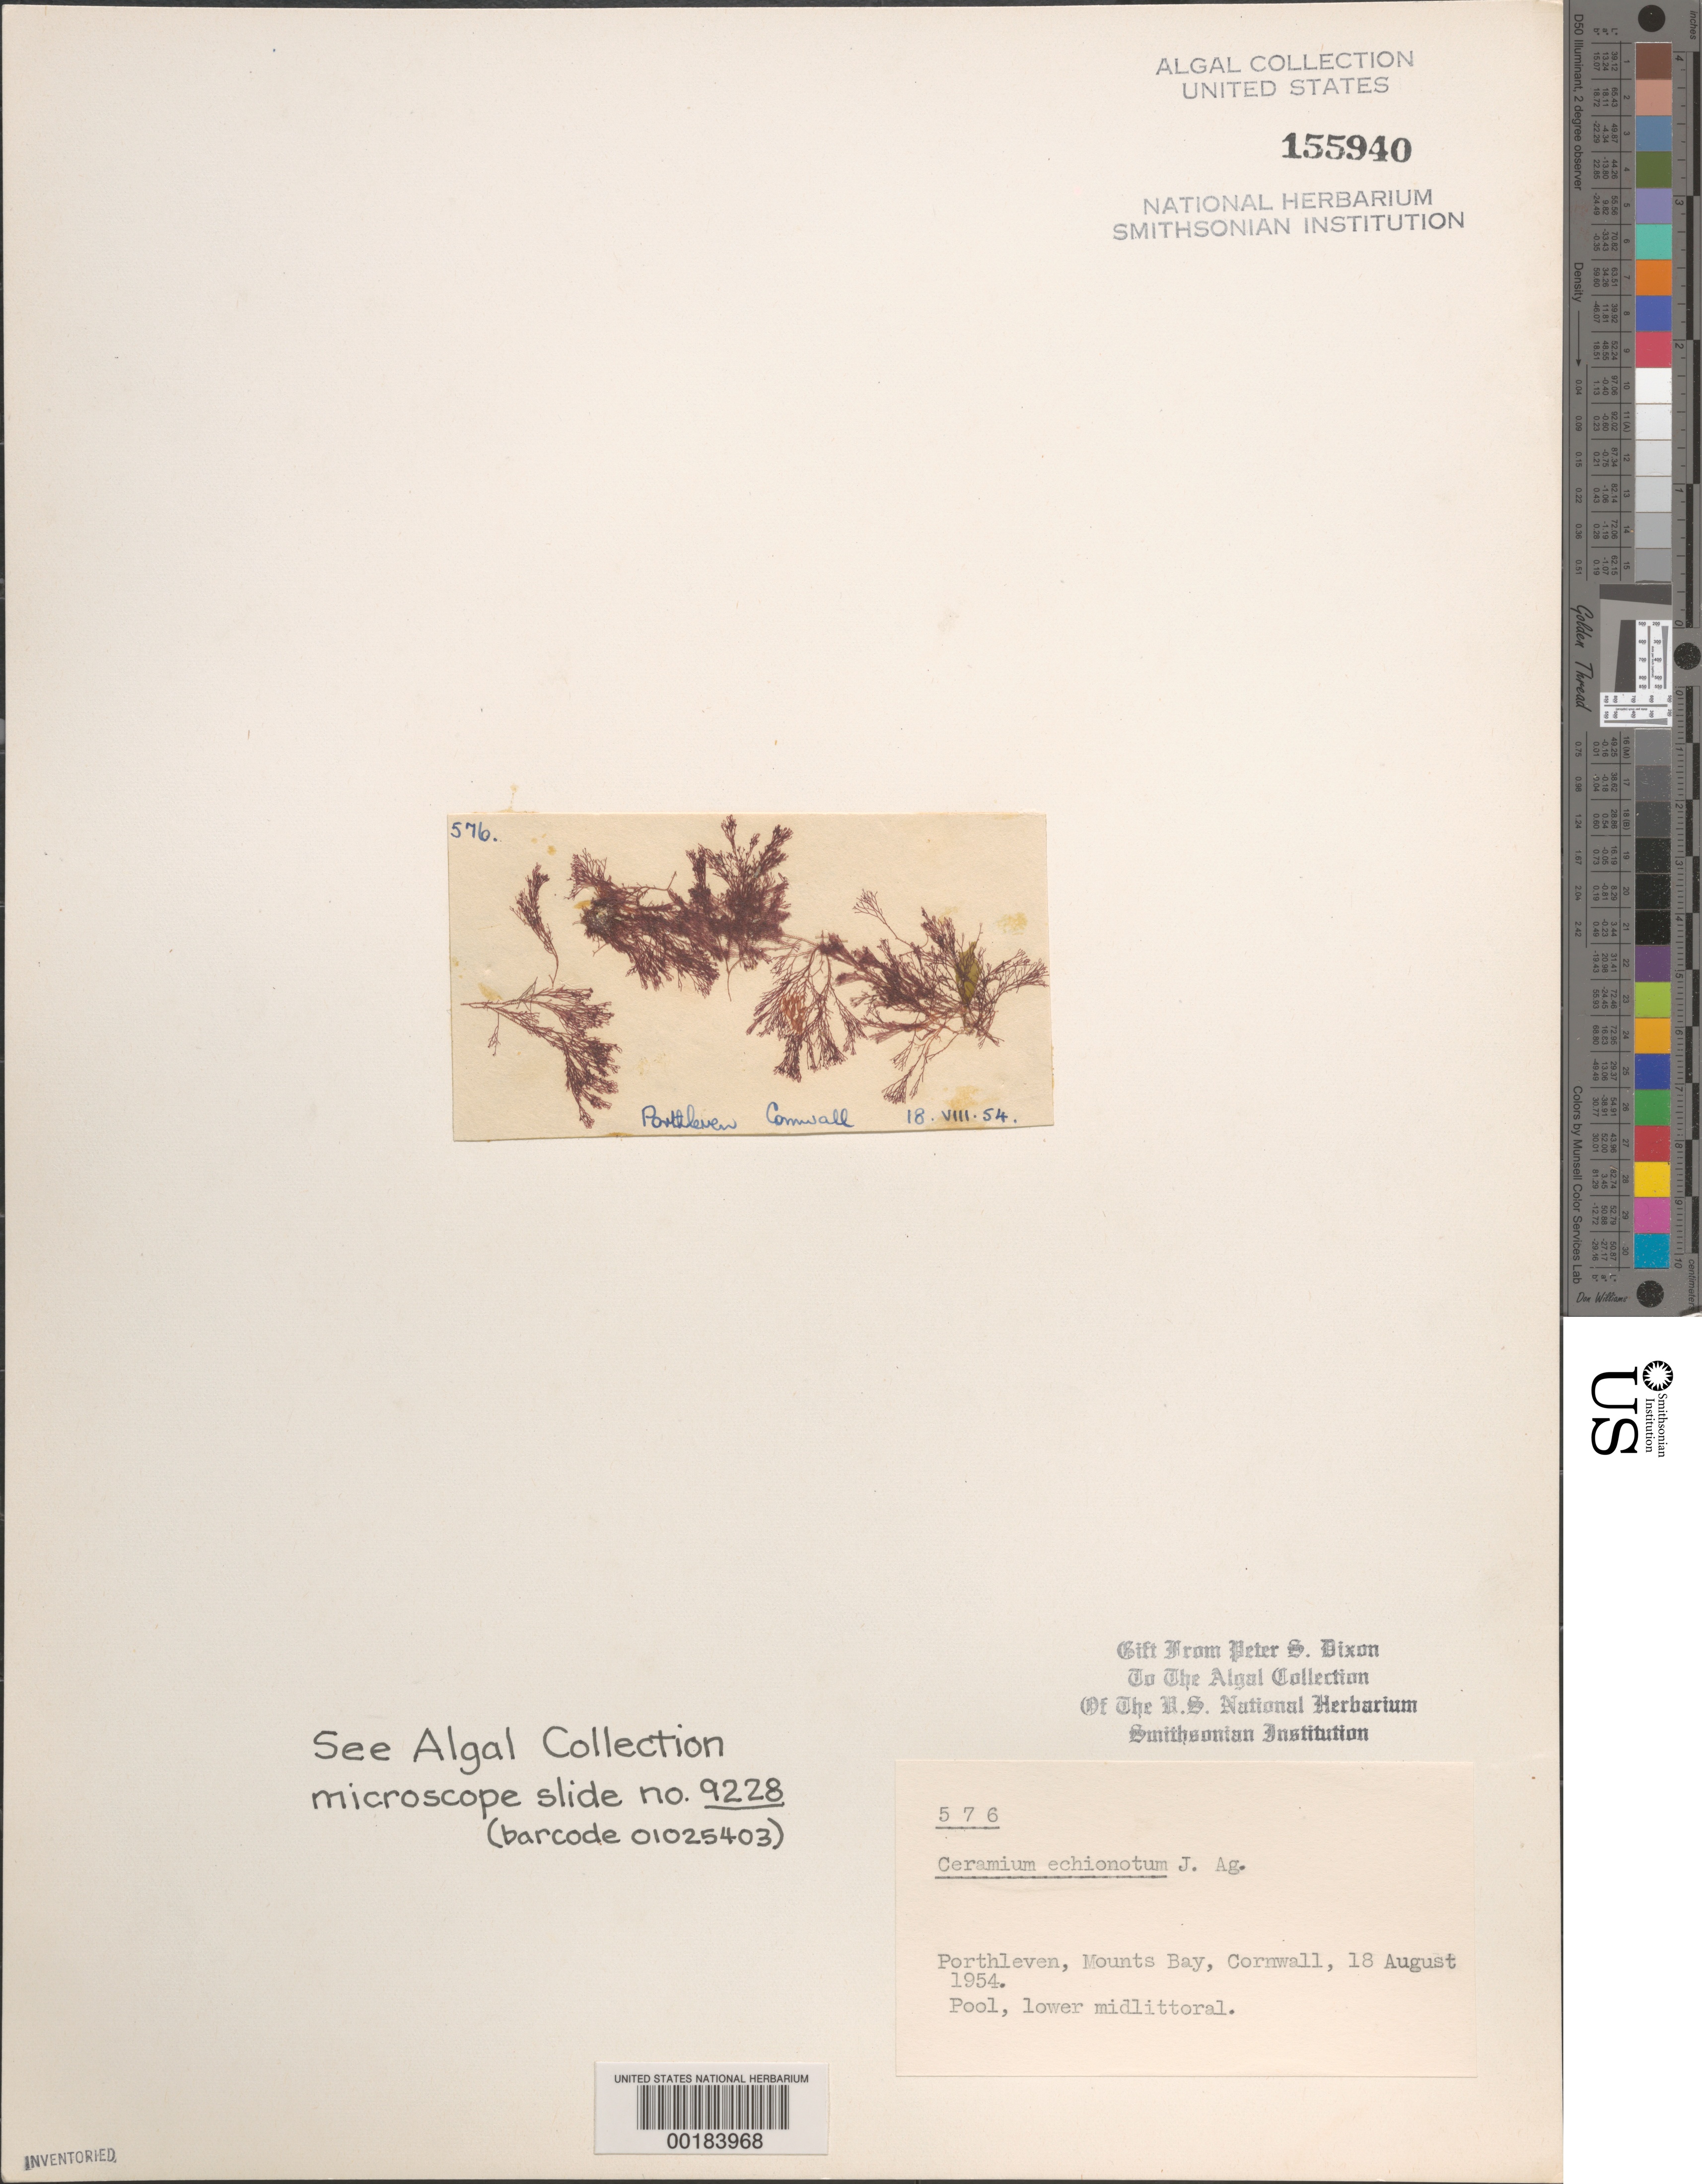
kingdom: Plantae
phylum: Rhodophyta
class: Florideophyceae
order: Ceramiales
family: Ceramiaceae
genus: Ceramium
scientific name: Ceramium echionotum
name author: J. Agardh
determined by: Dixon, P. S.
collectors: P. S. Dixon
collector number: PSD 576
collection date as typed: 18 Aug 1954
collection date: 1954-08-18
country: United Kingdom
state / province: England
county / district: Cornwall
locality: Porthleven, Mounts Bay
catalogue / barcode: US 155940